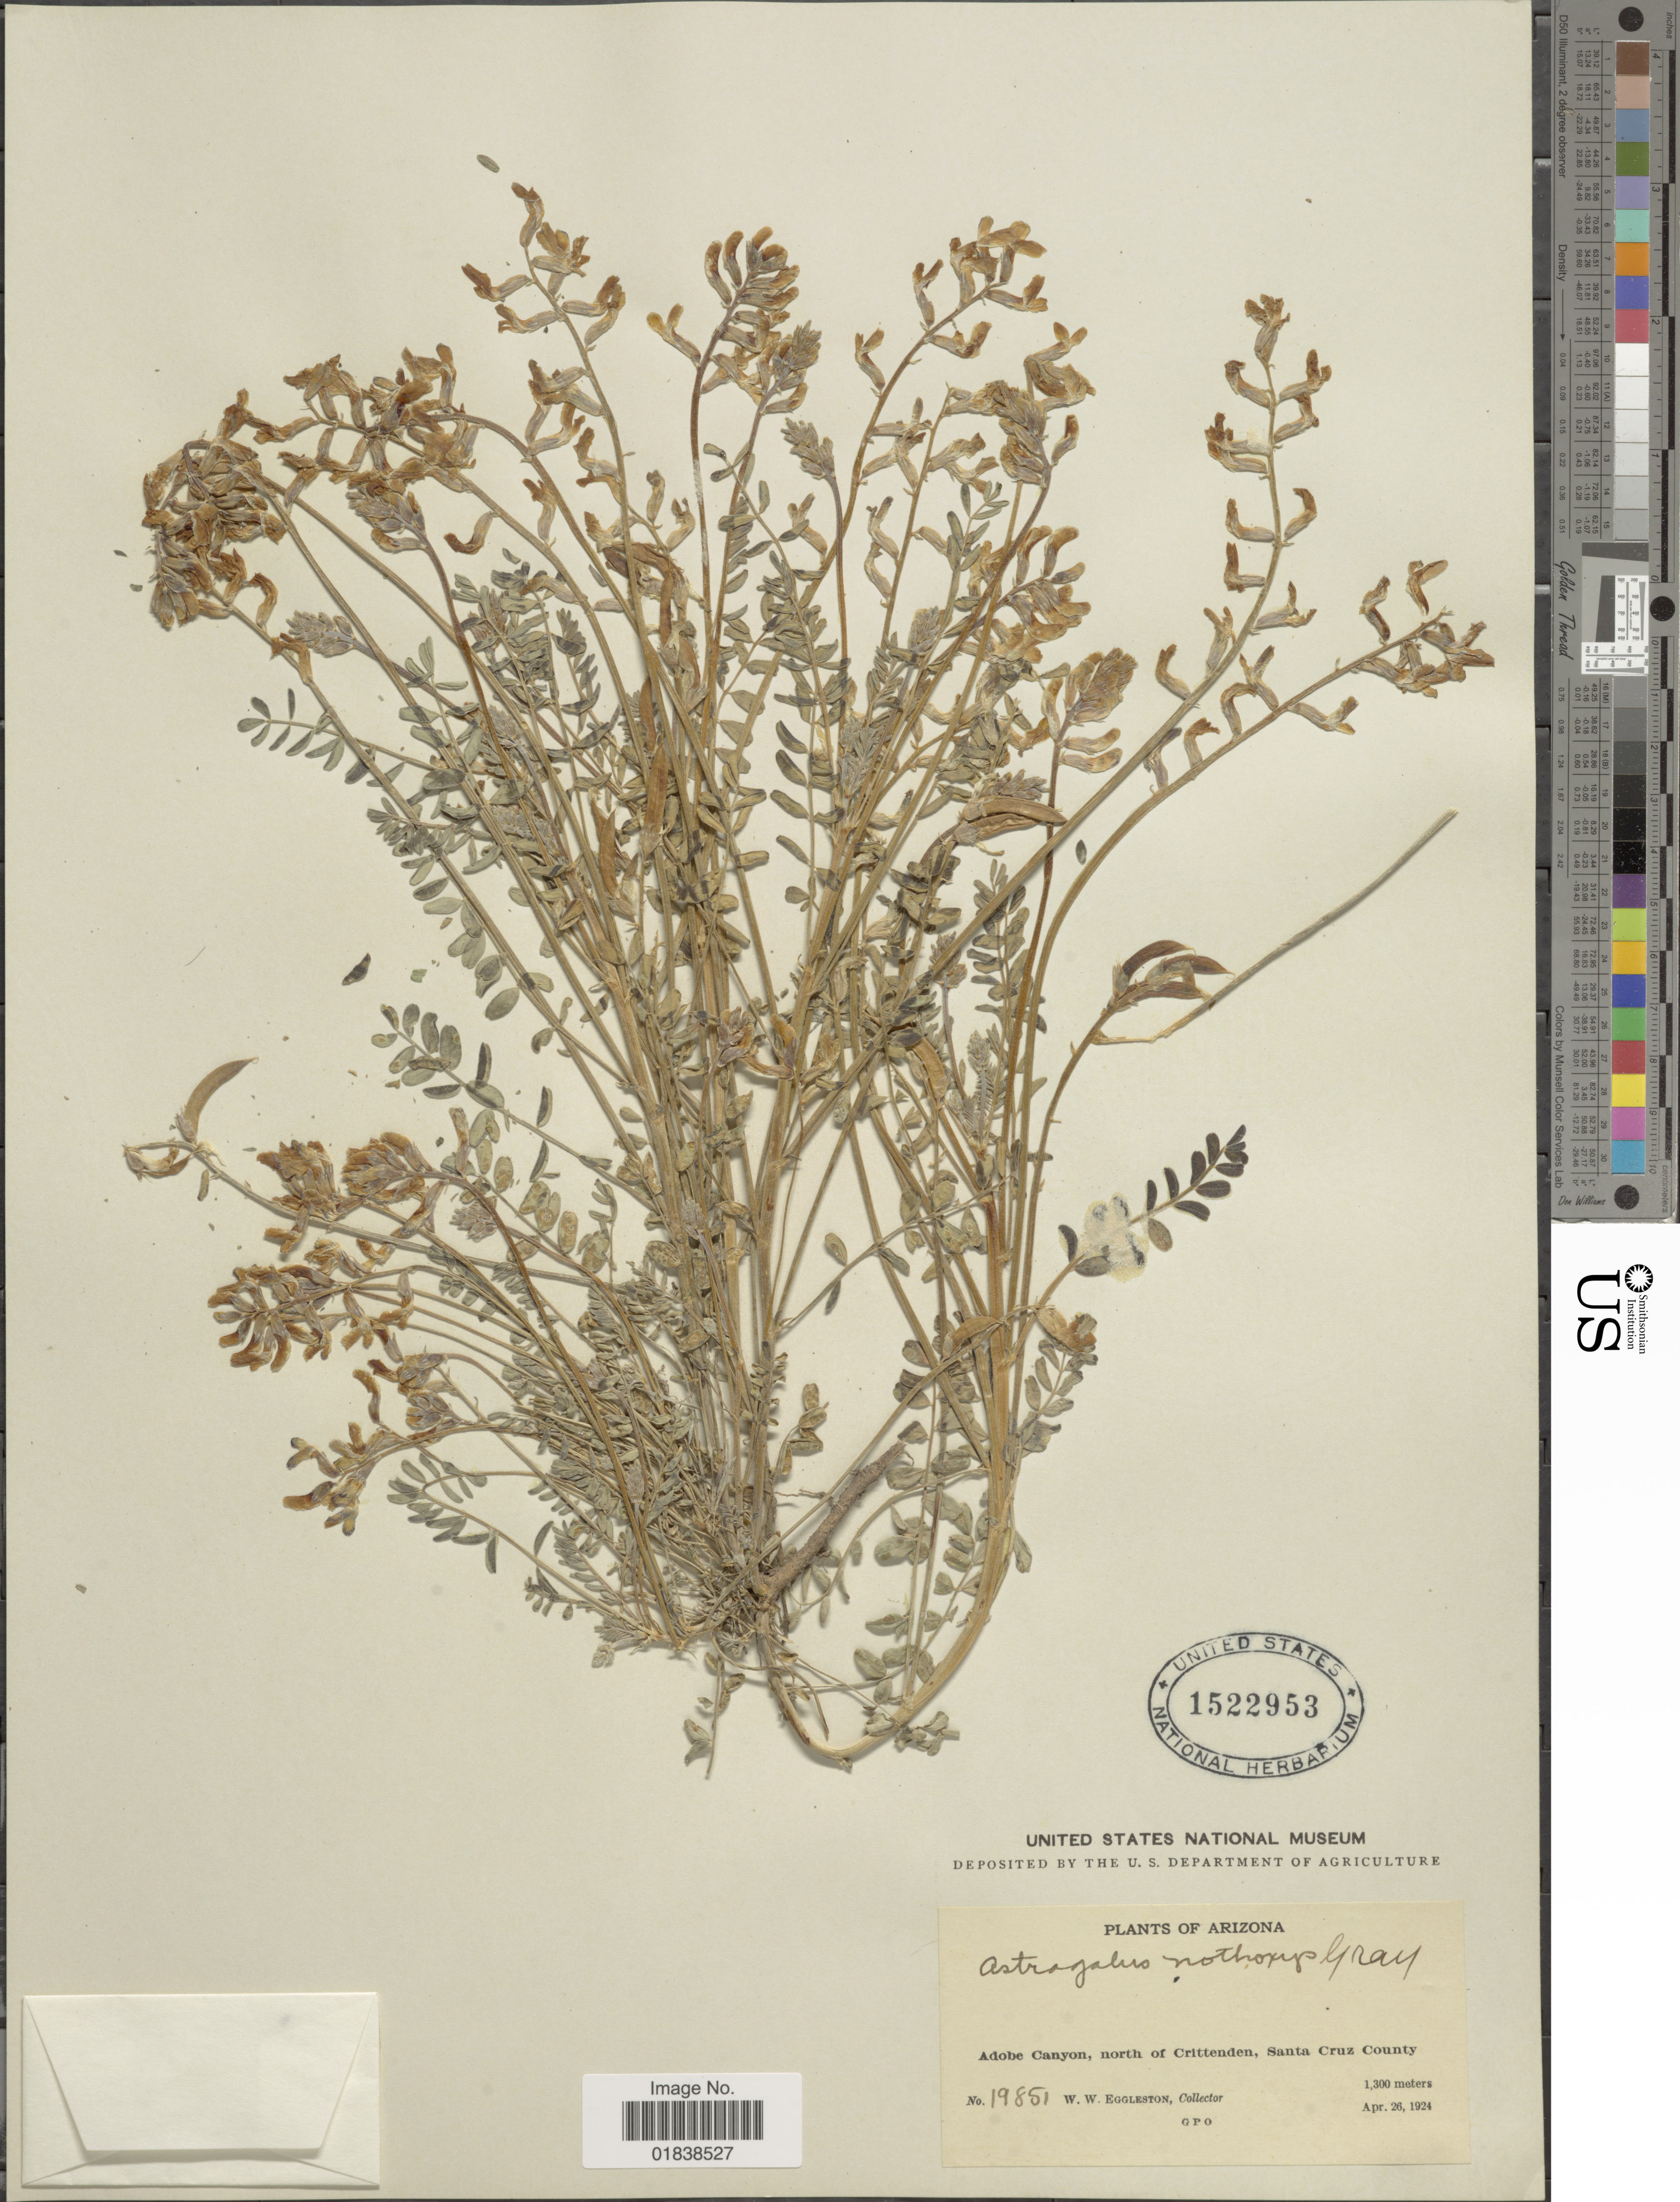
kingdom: Plantae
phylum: Tracheophyta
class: Magnoliopsida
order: Fabales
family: Fabaceae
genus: Astragalus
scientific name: Astragalus nothoxys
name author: A. Gray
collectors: W. W. Eggleston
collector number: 19851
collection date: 1924-04-26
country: United States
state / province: Arizona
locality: Dobe Canyon, north of Crittenden, Santa Cruz County.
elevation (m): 1300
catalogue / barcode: US 1522953